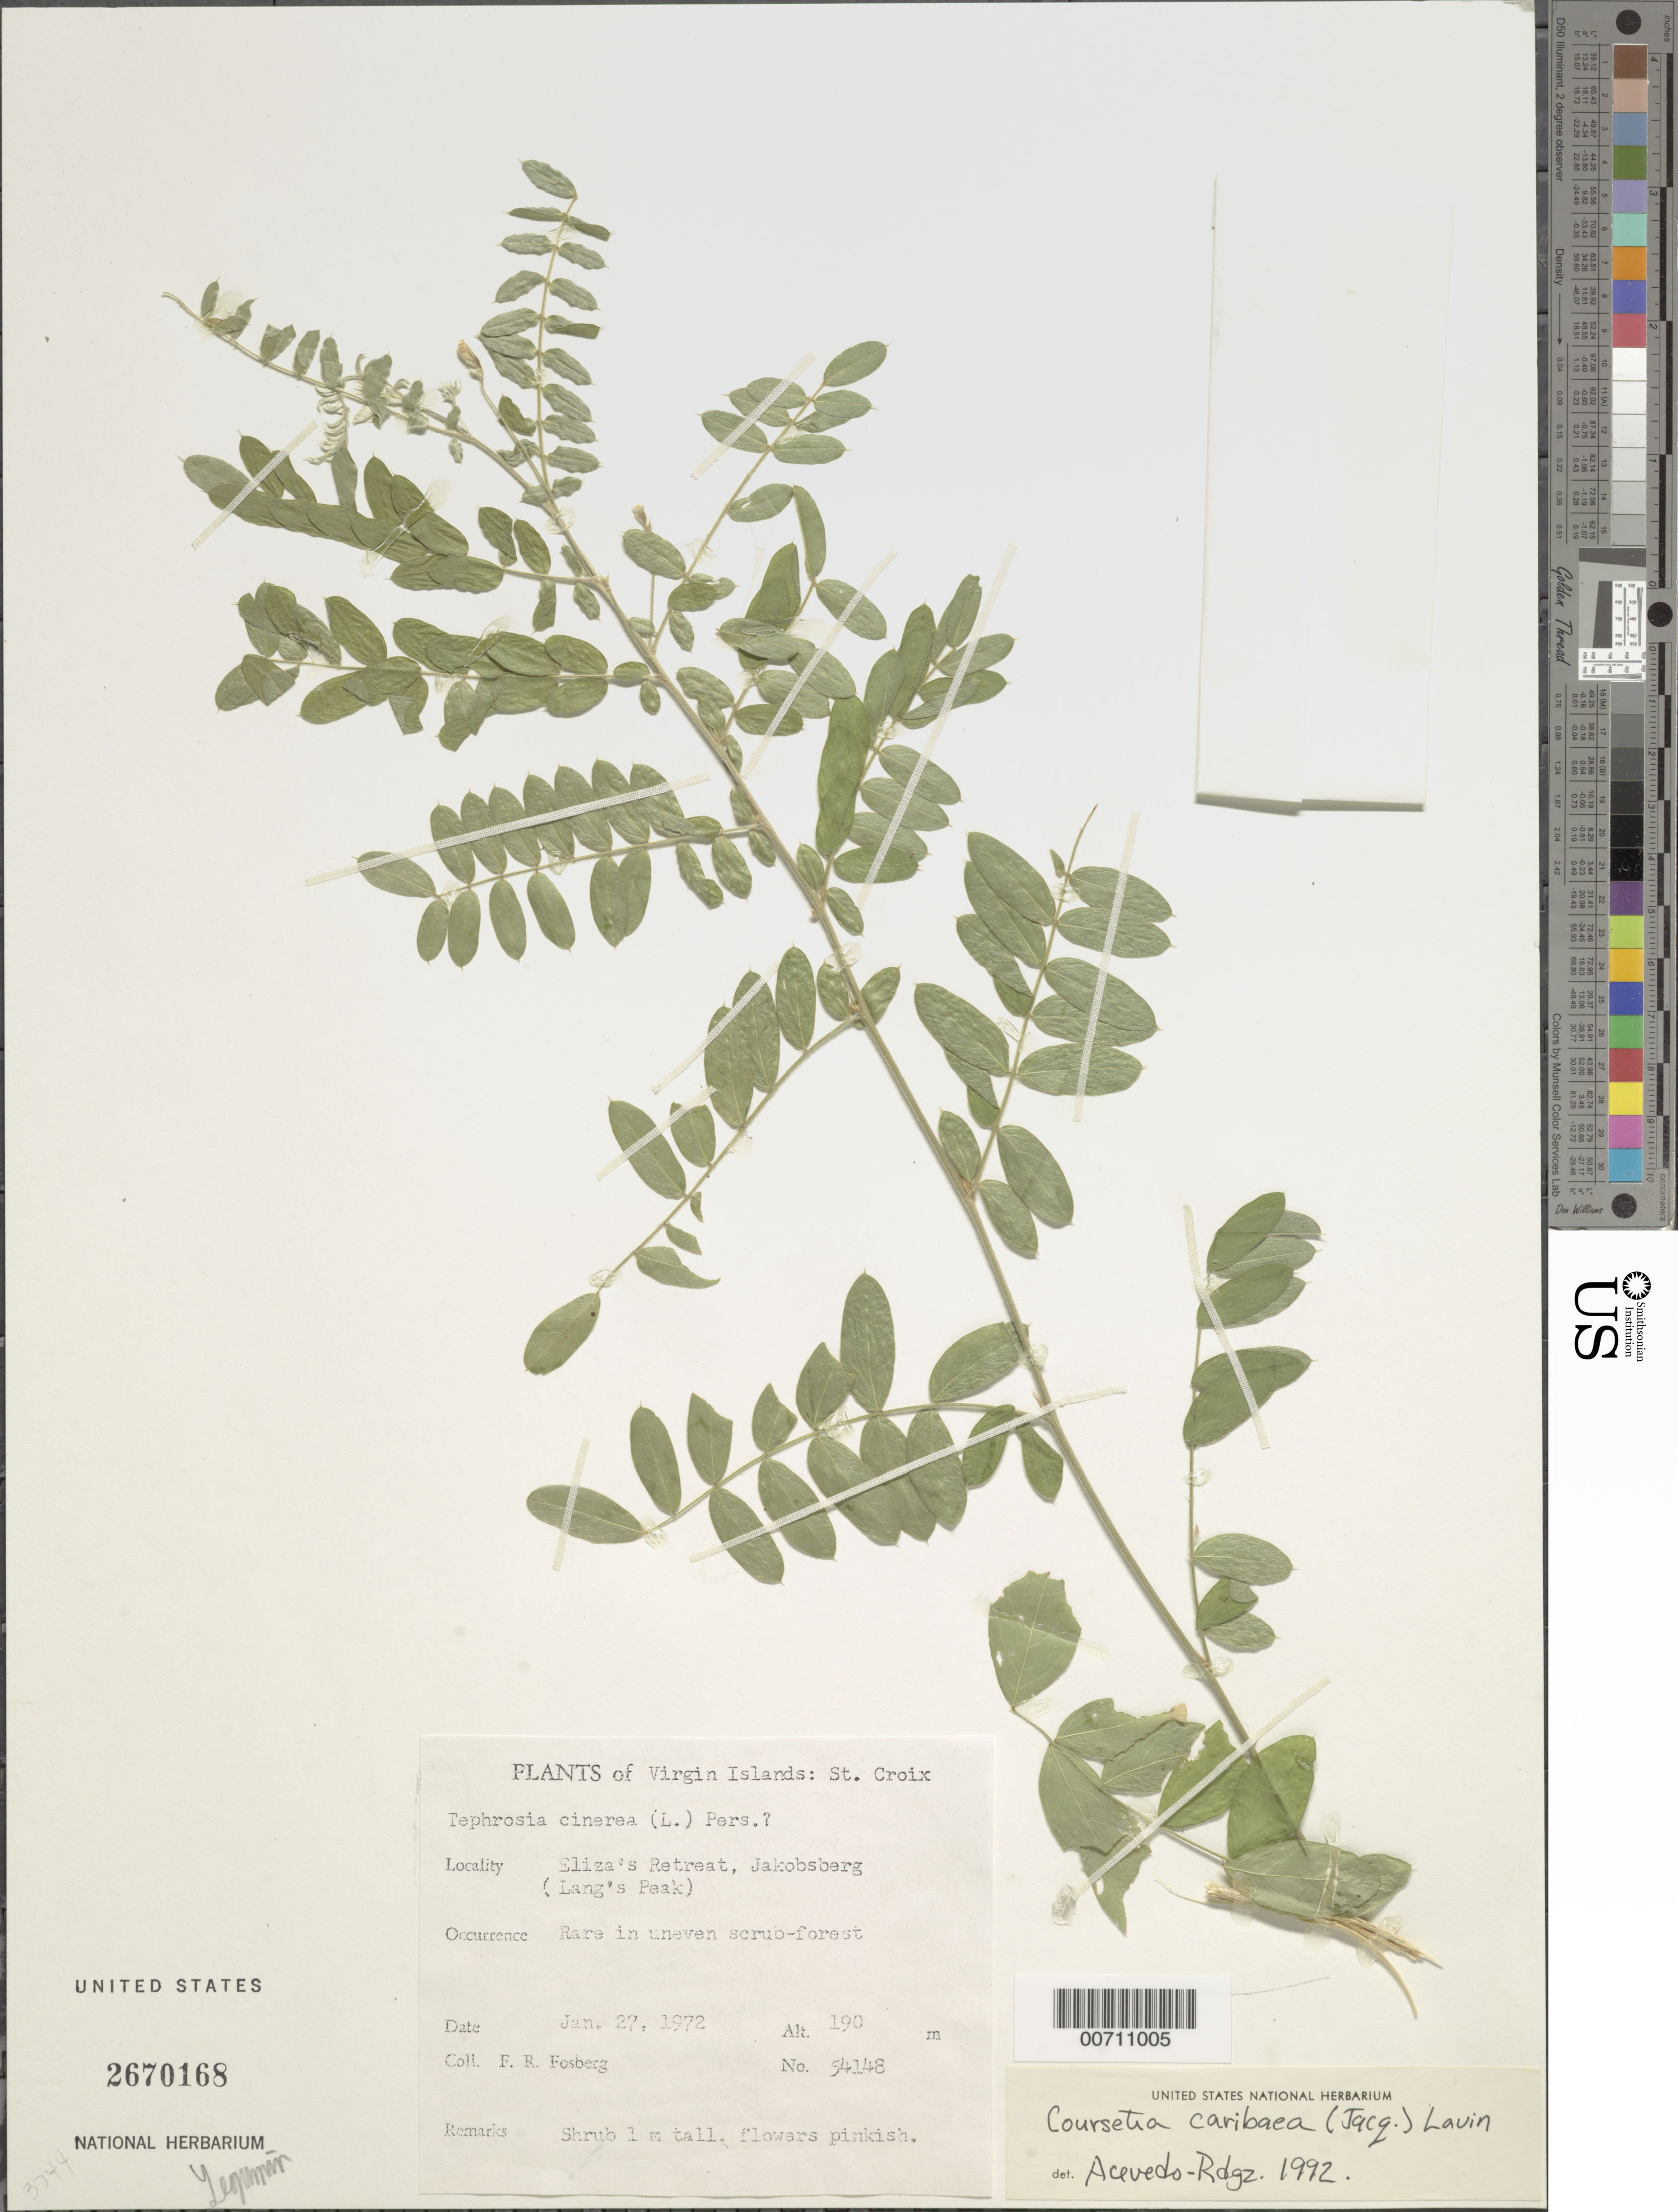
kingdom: Plantae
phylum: Tracheophyta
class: Magnoliopsida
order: Fabales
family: Fabaceae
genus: Coursetia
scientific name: Coursetia caribaea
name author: (Jacq.) Lavin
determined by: Acevedo-Rodríguez, P., (BOT), Smithsonian Institution - National Museum of Natural History (UNITED STATES)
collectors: F. R. Fosberg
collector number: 54148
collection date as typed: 27 Jan 1972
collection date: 1972-01-27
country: U.S. Virgin Islands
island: St. Croix Island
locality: Eliza's Retreat, Jakobsberg (Lang's Peak)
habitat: In uneven scrub-forest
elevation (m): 190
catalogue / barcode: US 2670168